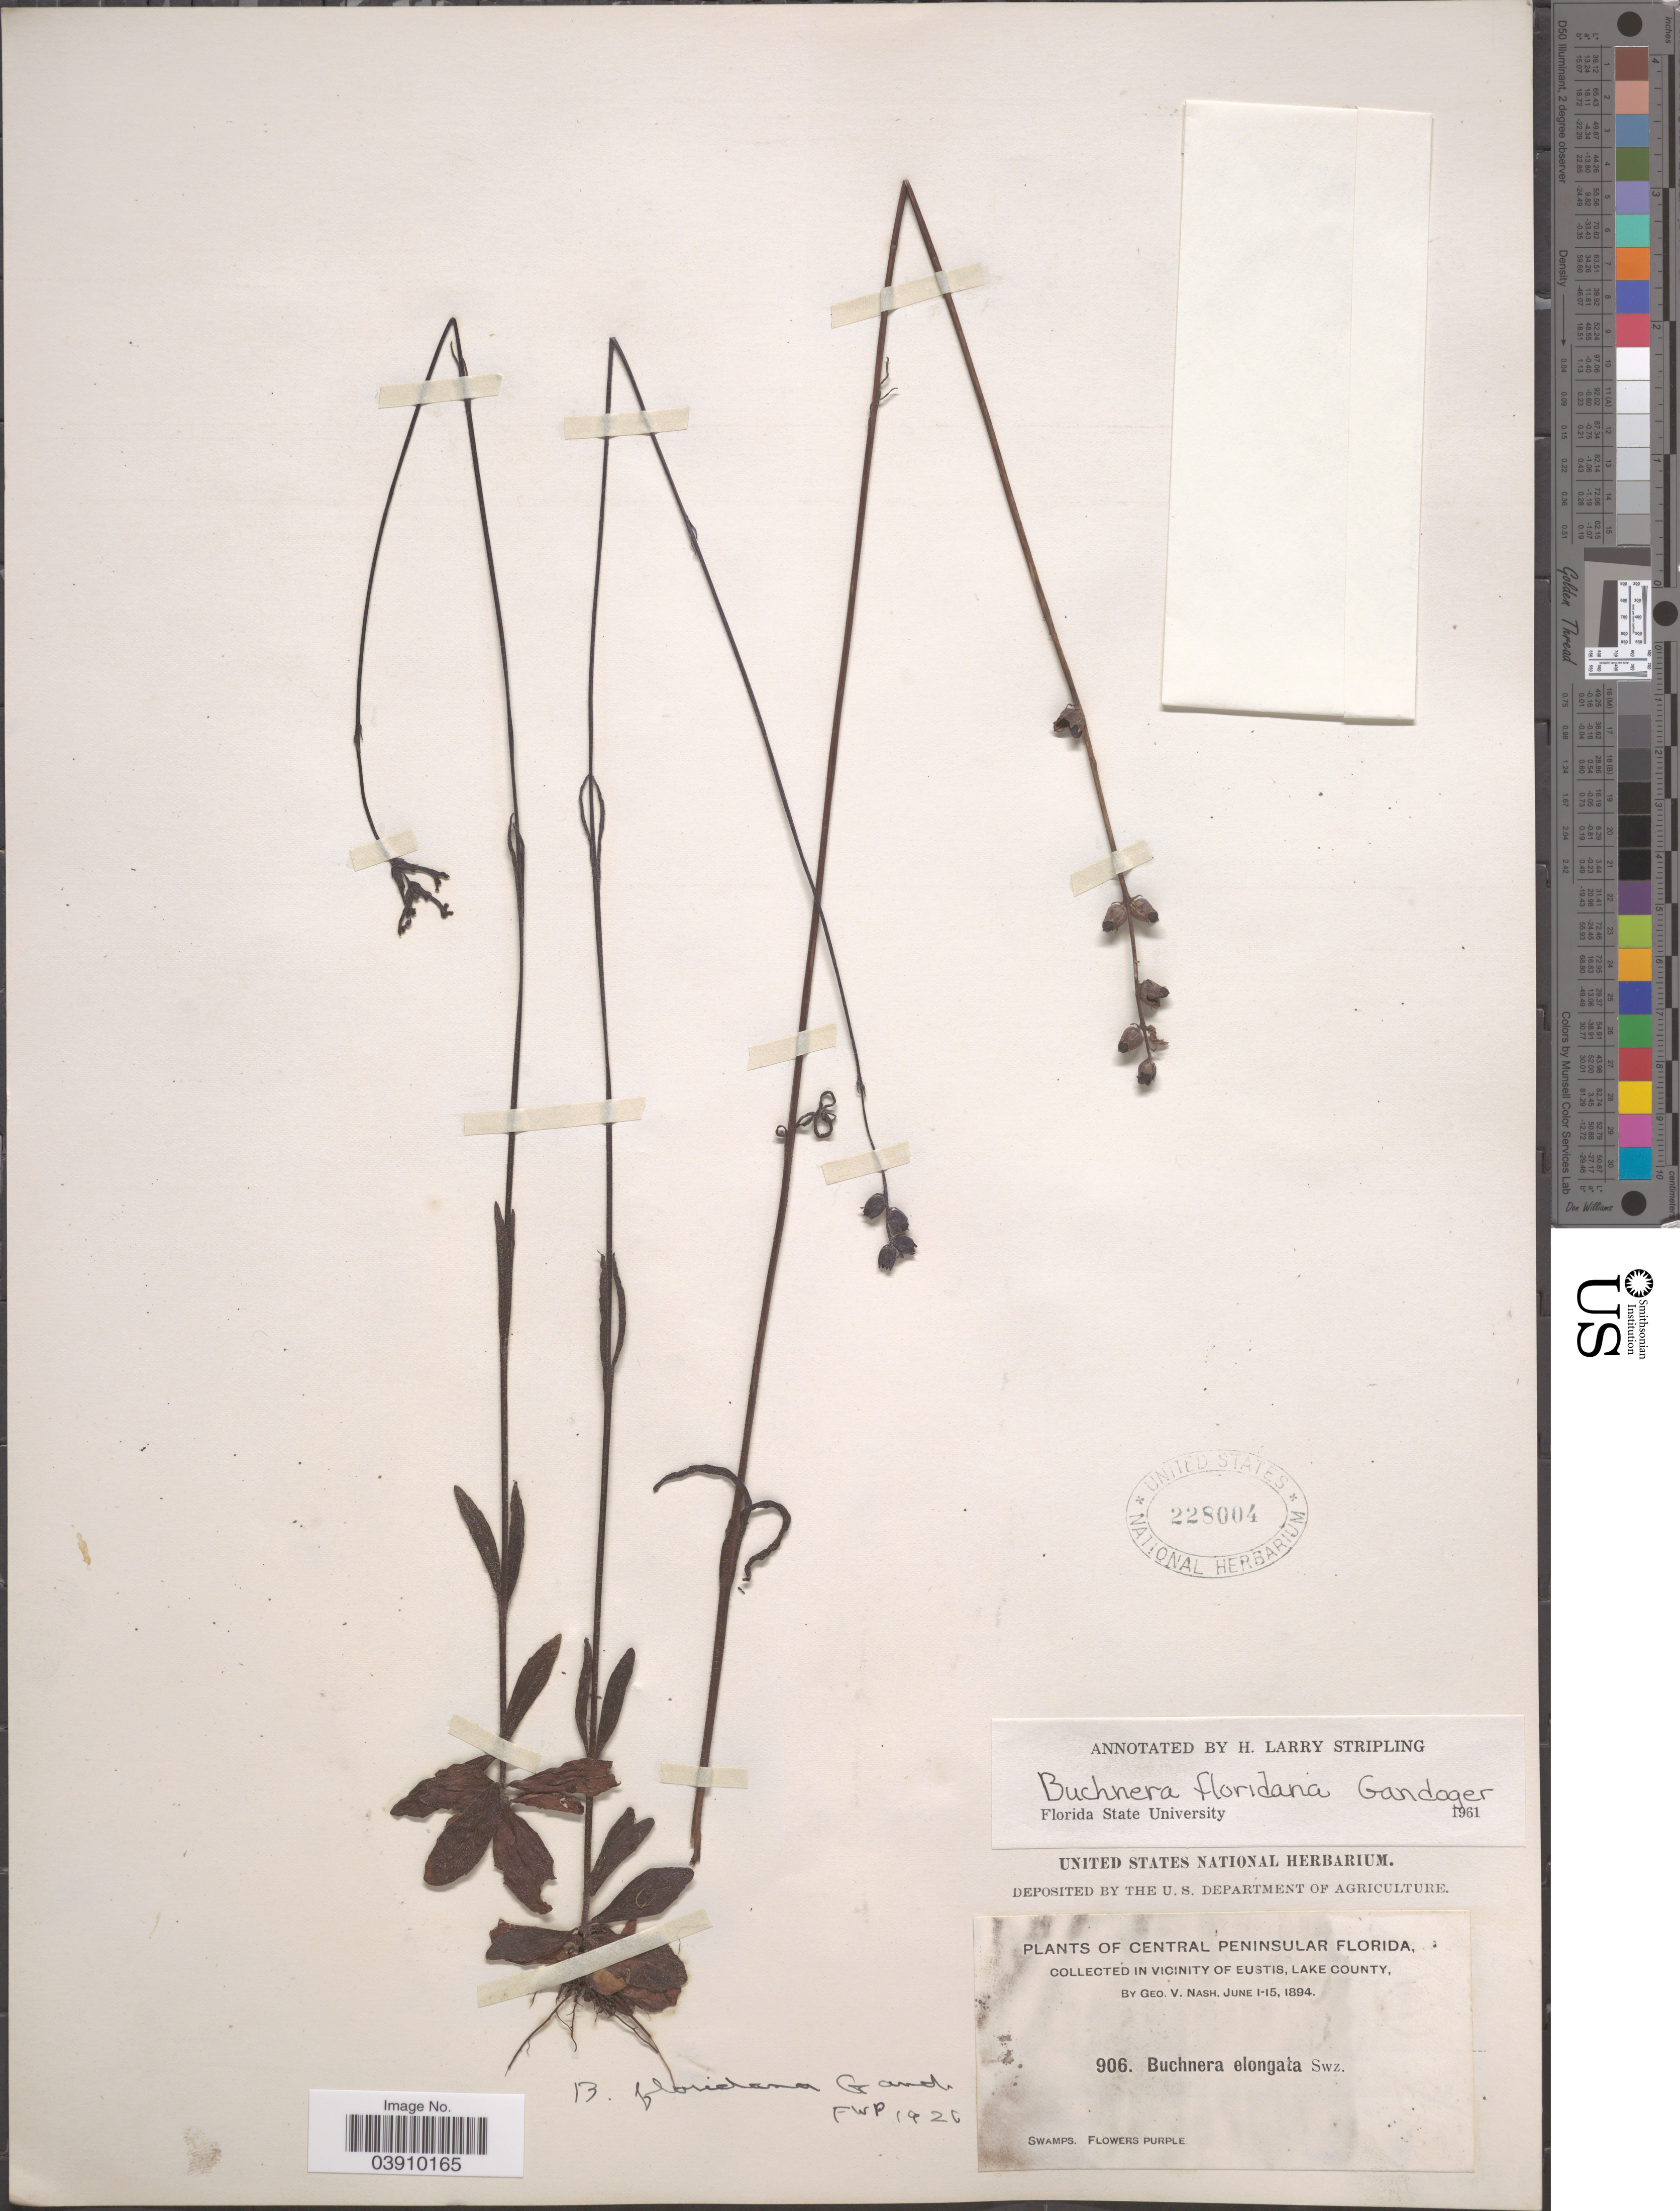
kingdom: Plantae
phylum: Tracheophyta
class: Magnoliopsida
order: Lamiales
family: Orobanchaceae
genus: Buchnera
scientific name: Buchnera floridana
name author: Gand.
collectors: G. V. Nash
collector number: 906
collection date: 1894-06-01/1894-06-15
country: United States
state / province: Florida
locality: Central Peninsular Florida. Vicinity of Eustis, Lake County.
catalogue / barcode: US 228004